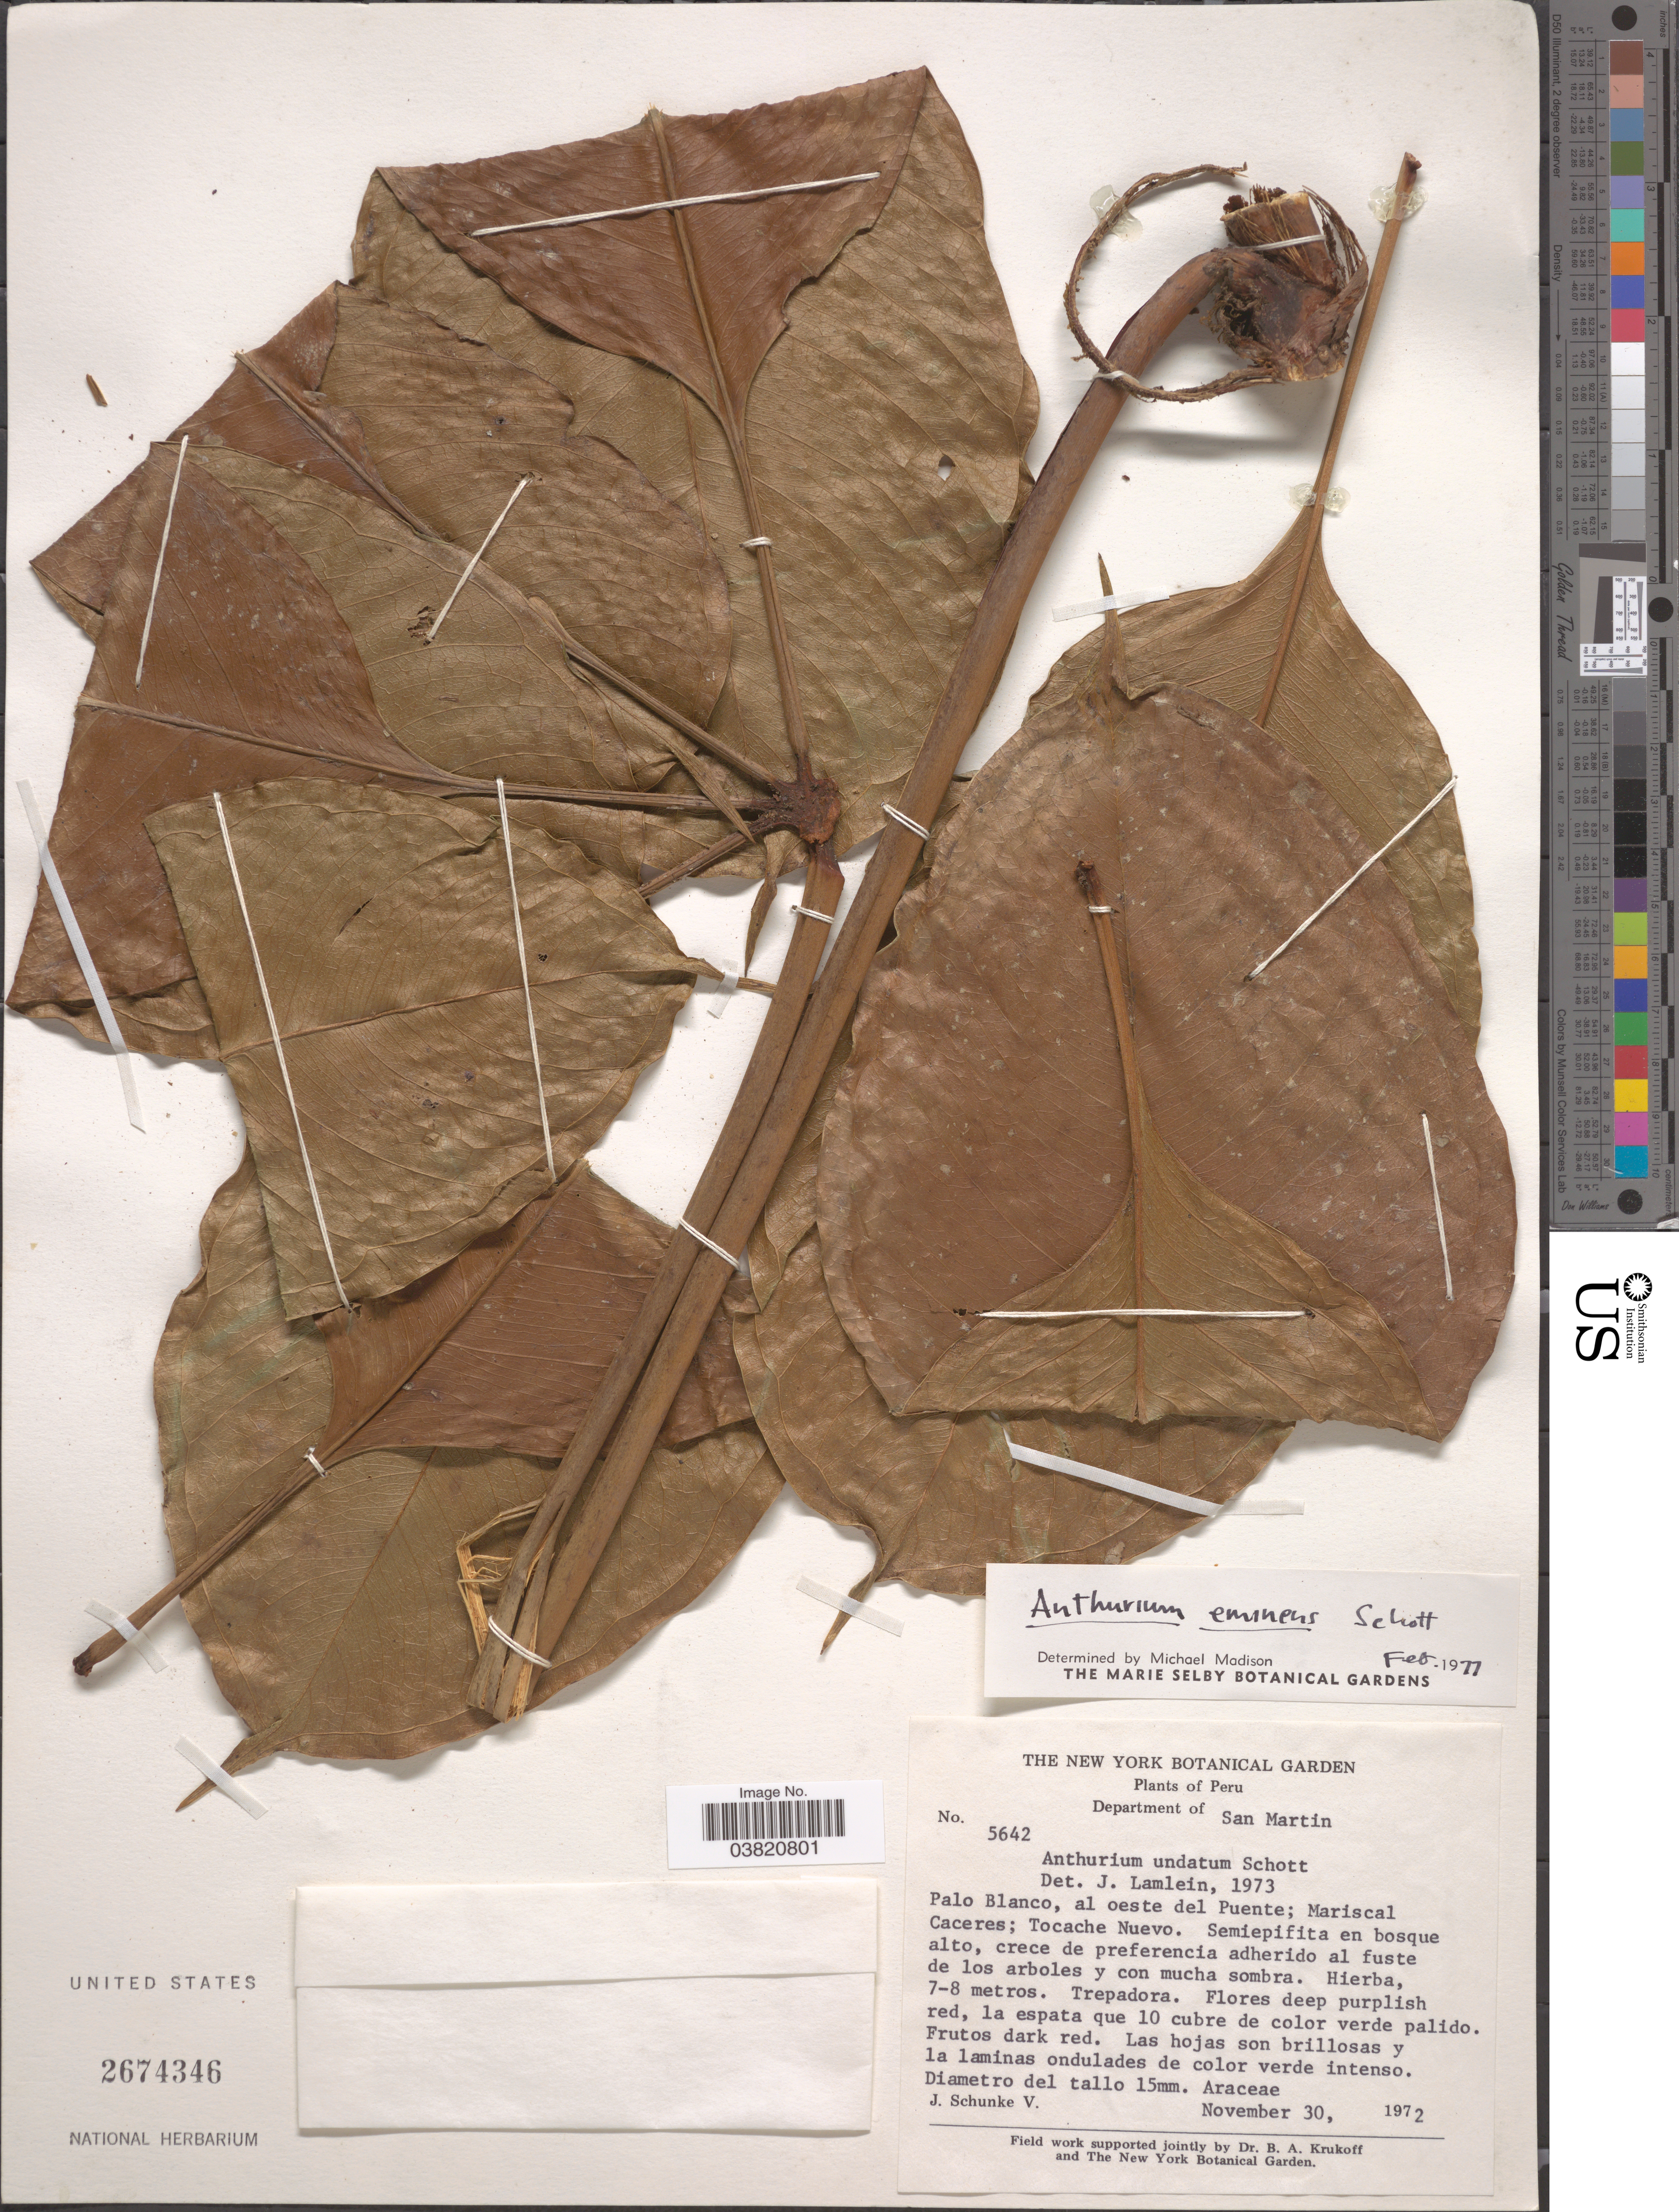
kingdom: Plantae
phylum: Tracheophyta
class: Liliopsida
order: Alismatales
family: Araceae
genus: Anthurium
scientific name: Anthurium eminens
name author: Schott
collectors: J. Schunke Vigo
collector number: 5642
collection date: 1972-11-30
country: Peru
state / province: San Martín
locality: Department of San Martin. Palo Blanco, al oeste del Puente; Mariscal Caceres; Tocache Nuevo.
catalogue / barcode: US 2674346